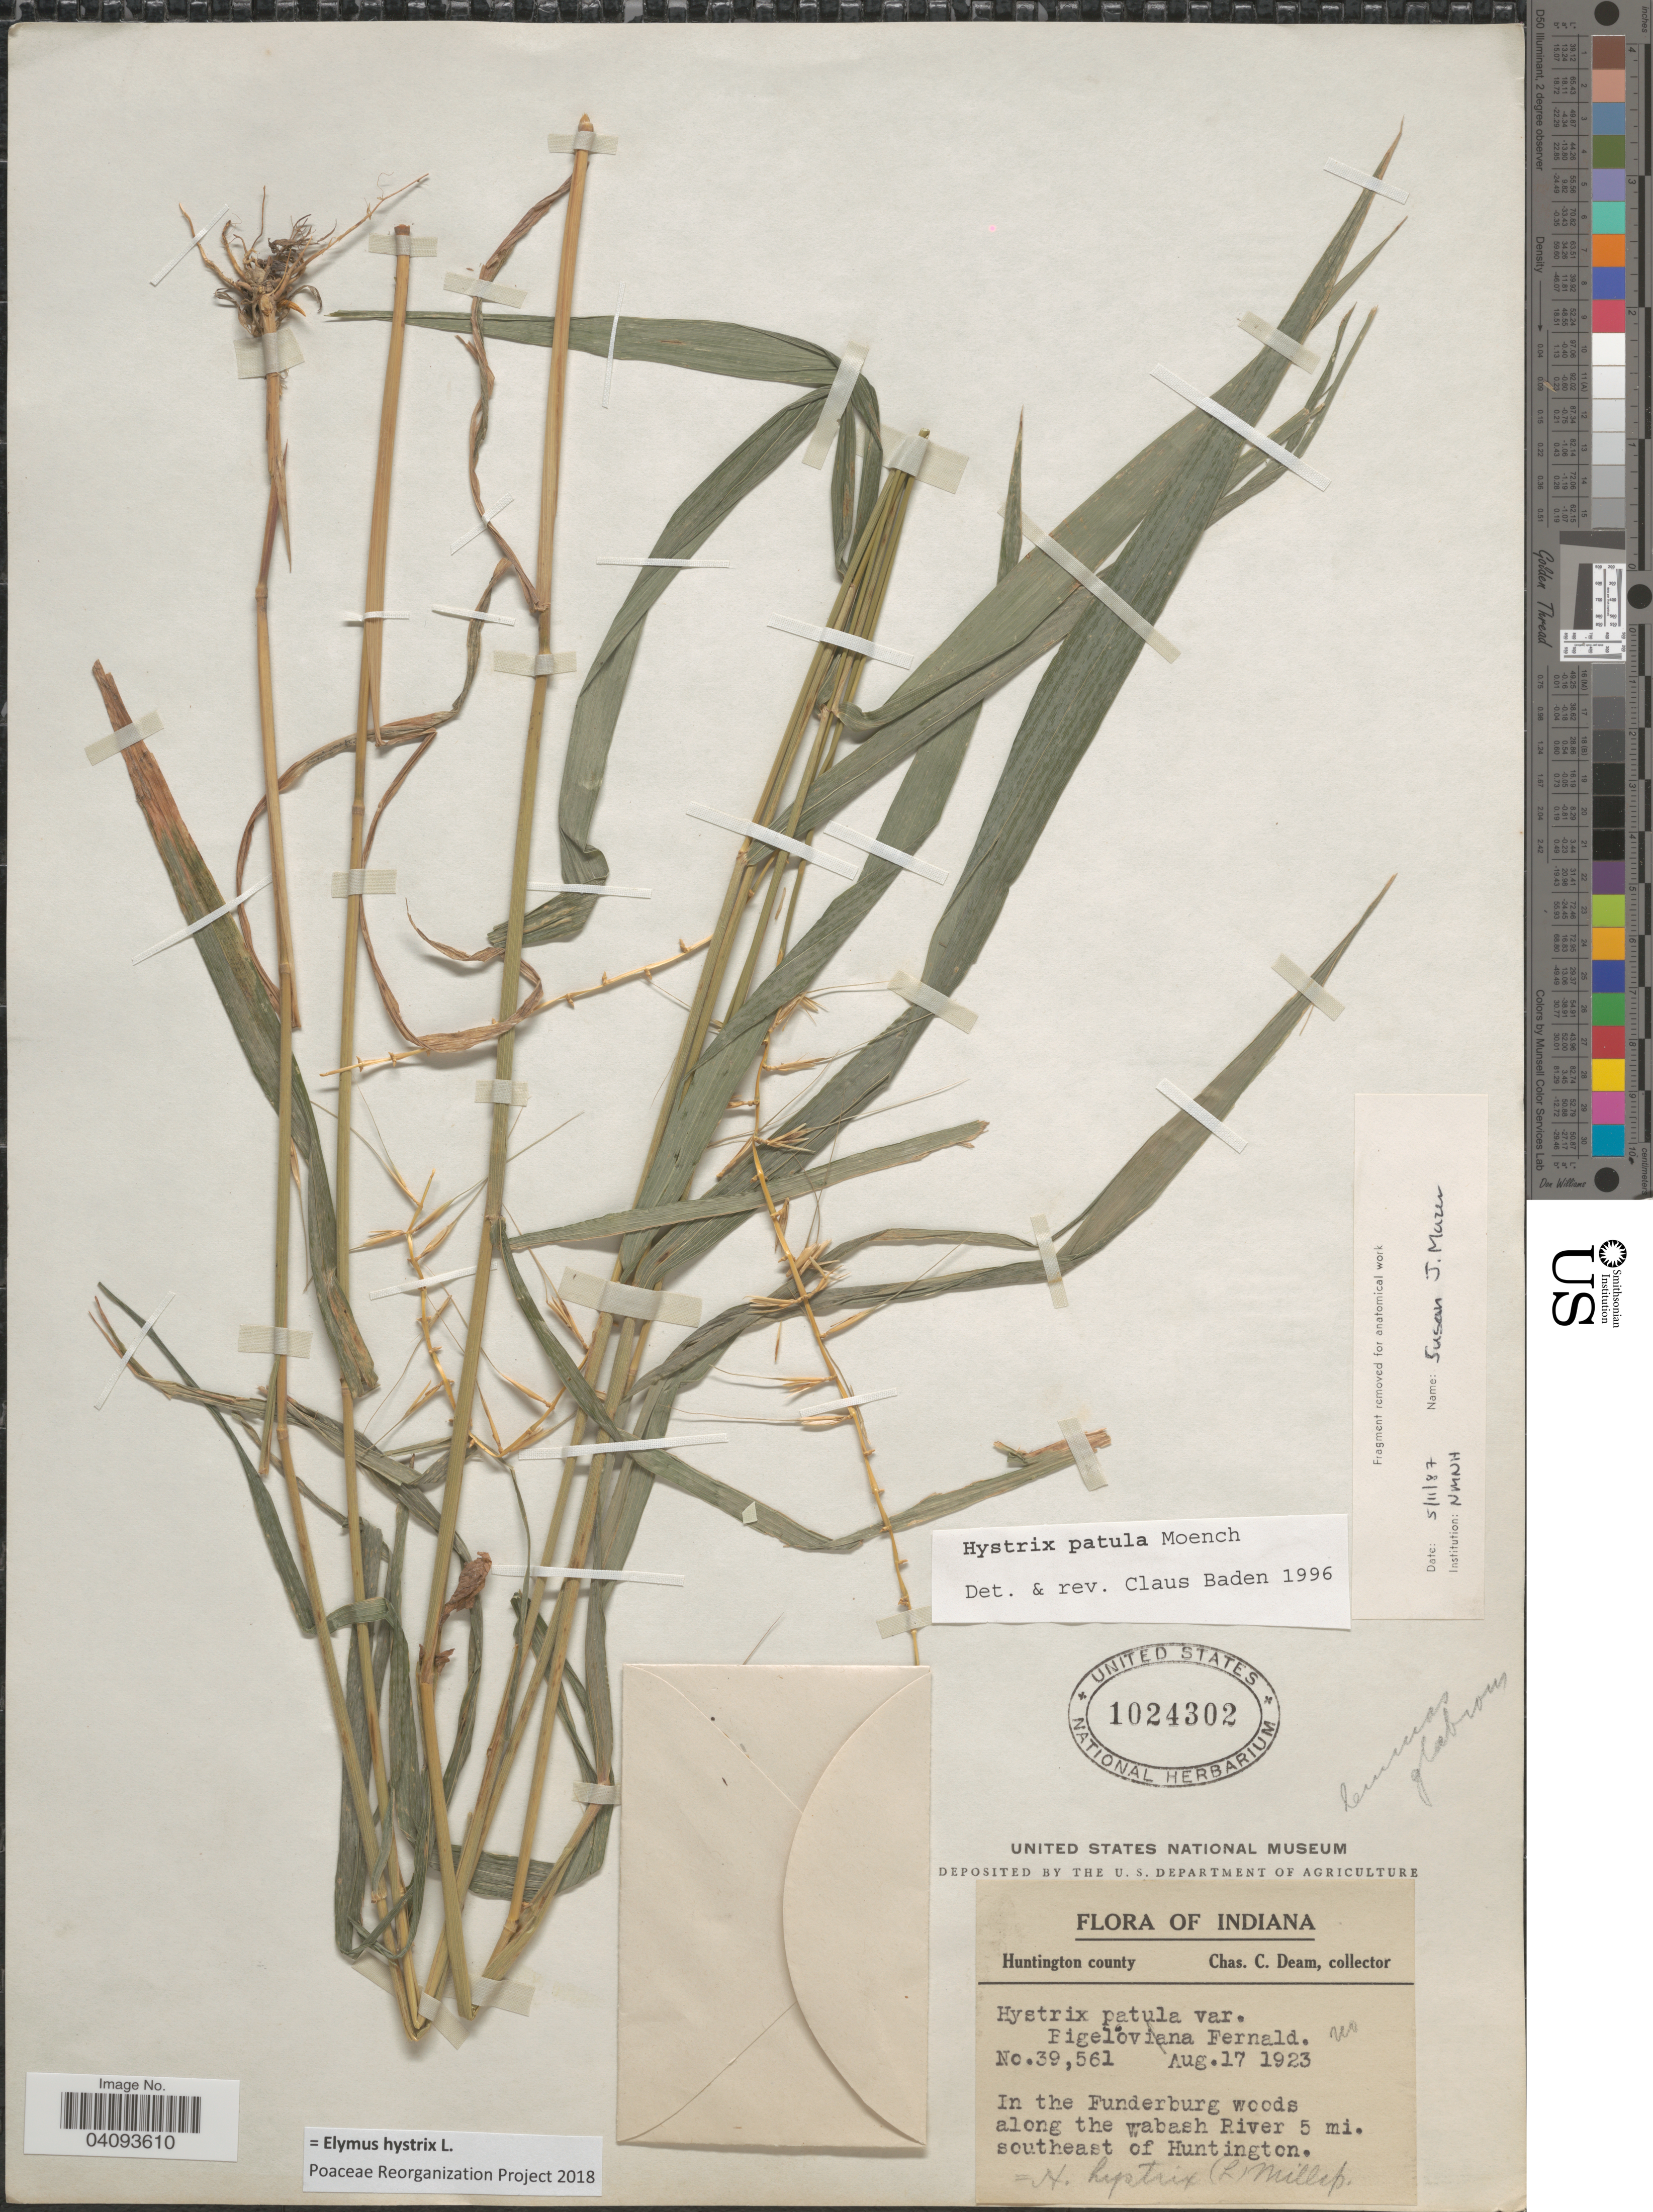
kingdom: Plantae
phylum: Tracheophyta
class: Liliopsida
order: Poales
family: Poaceae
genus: Elymus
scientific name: Elymus hystrix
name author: L.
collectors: C. C. Deam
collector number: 39561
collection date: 1923-08-17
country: United States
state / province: Indiana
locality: Huntington county. In the Funderburg woods along the Wabash River 5 mi. southeast of Huntington.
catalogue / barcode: US 1024302